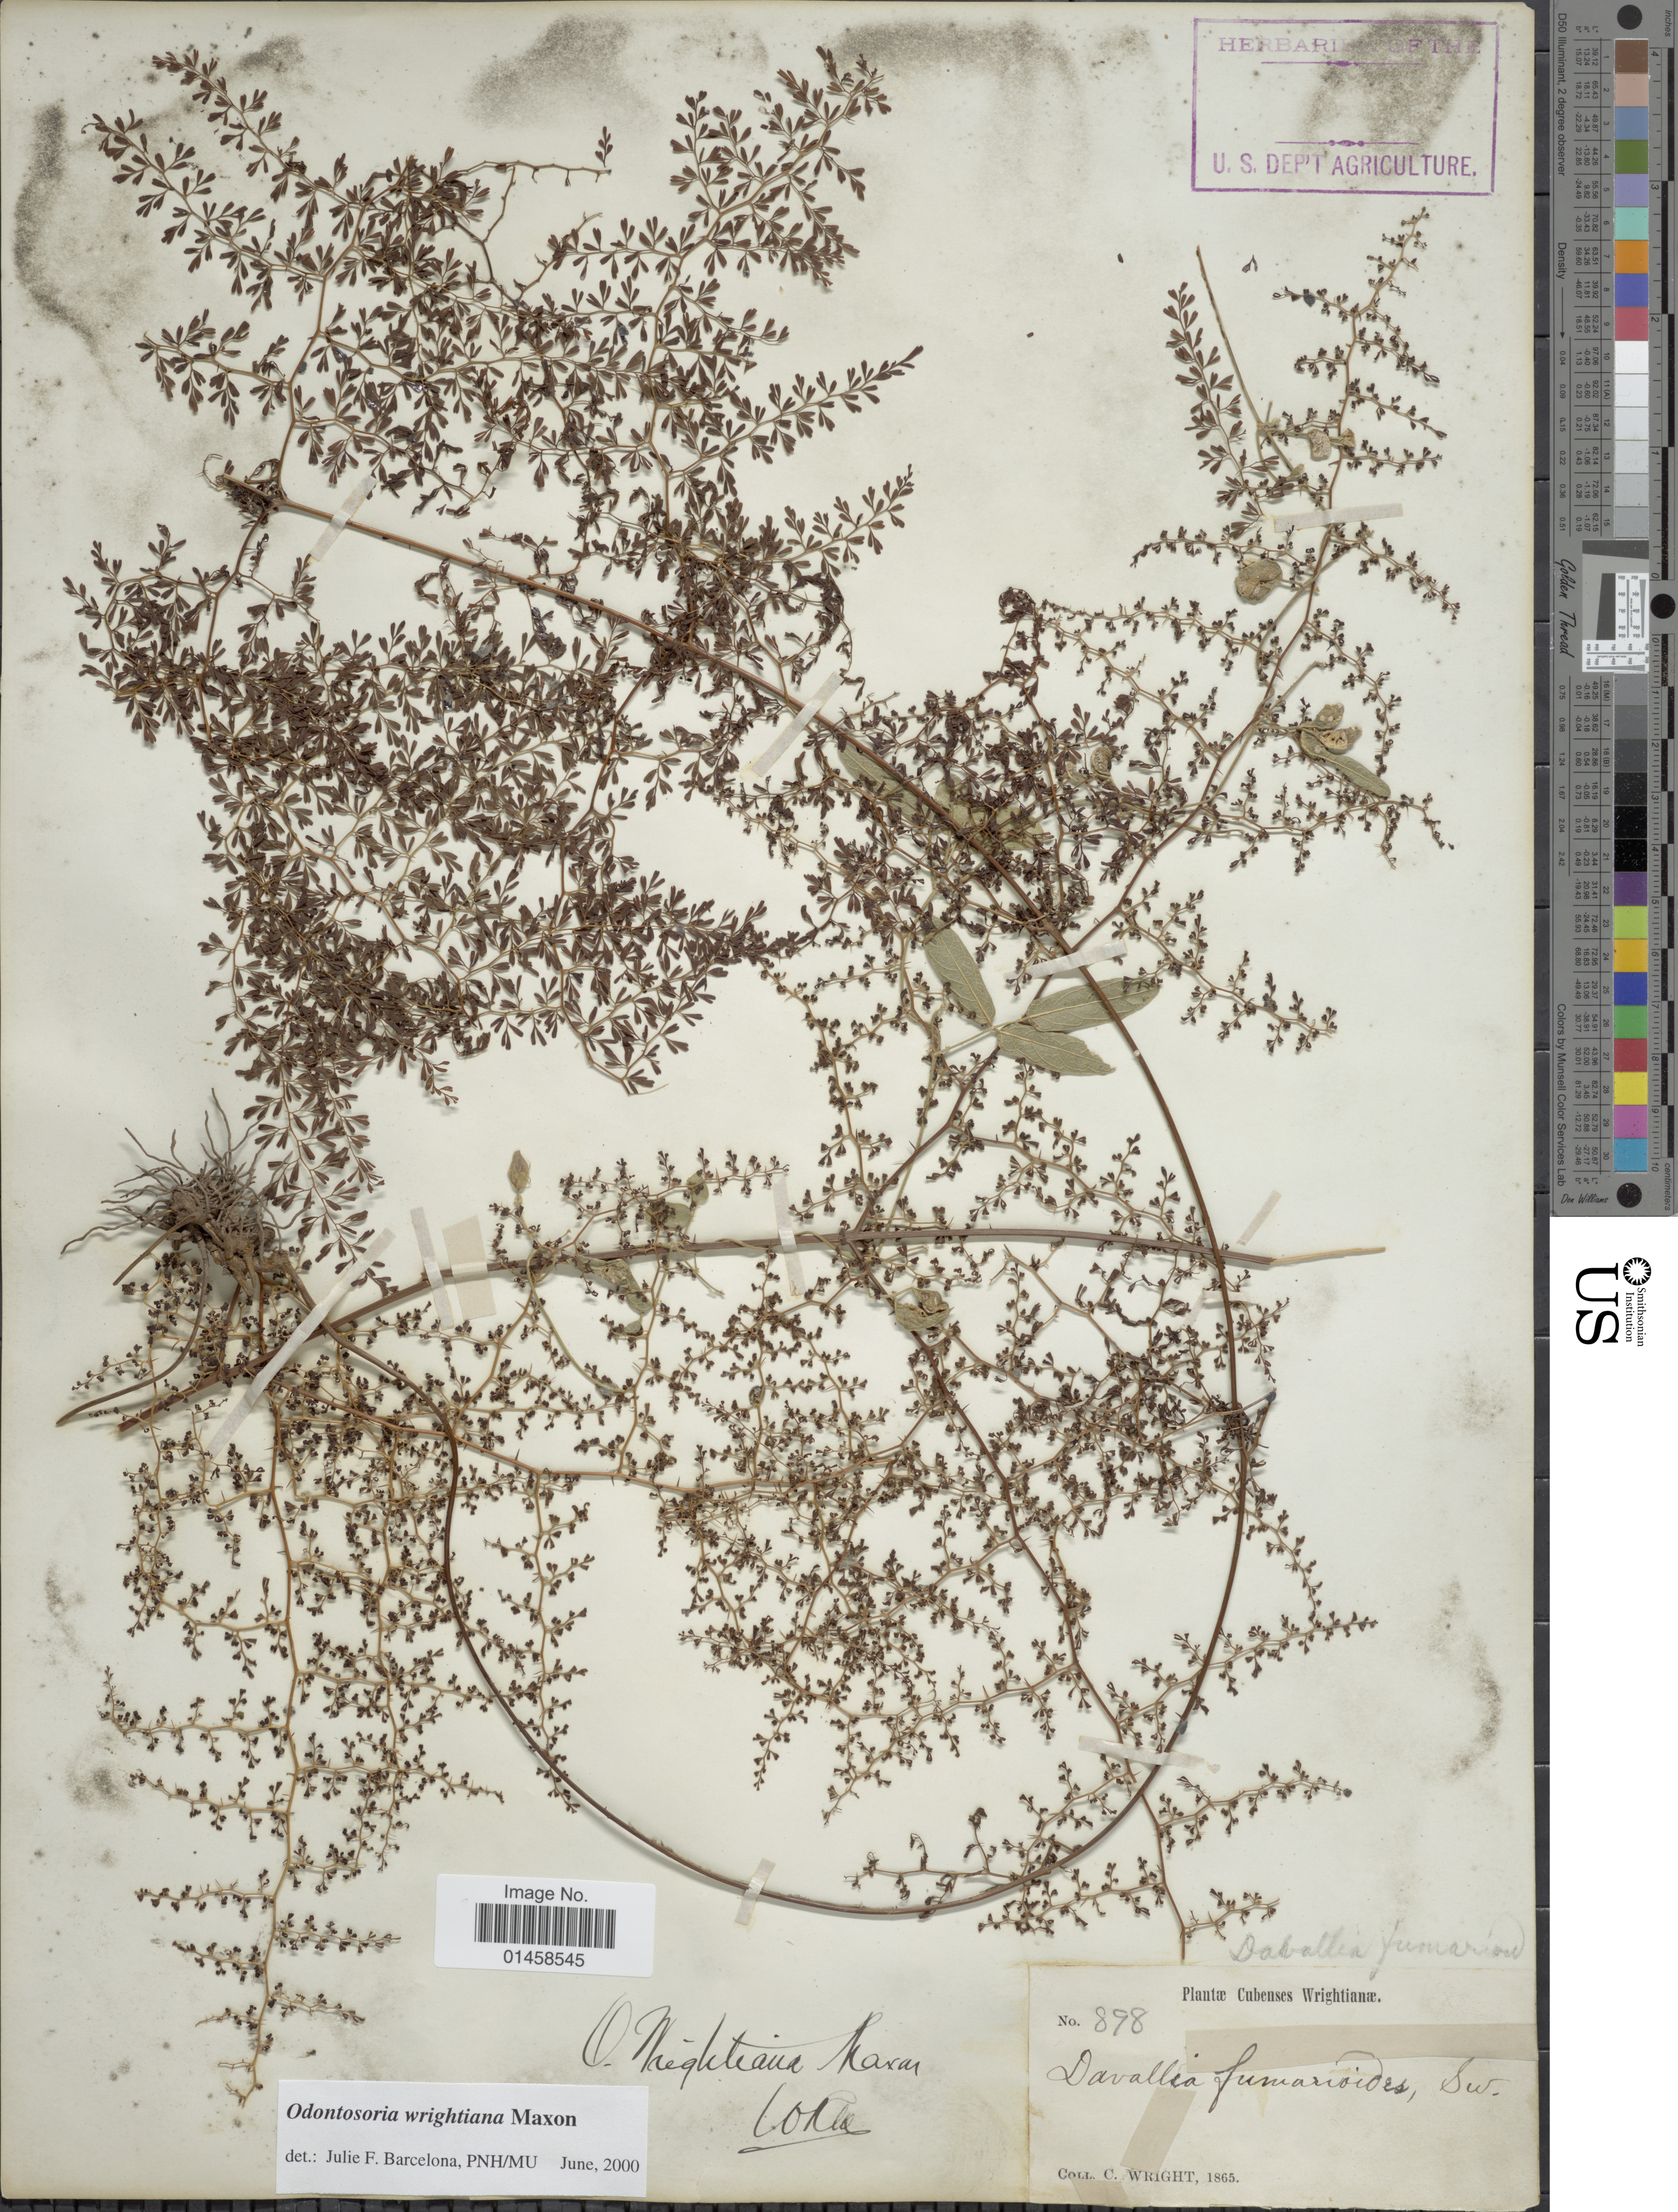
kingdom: Plantae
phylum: Tracheophyta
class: Polypodiopsida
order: Polypodiales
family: Lindsaeaceae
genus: Odontosoria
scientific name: Odontosoria wrightiana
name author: Maxon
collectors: C. Wright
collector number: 898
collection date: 1865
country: Cuba